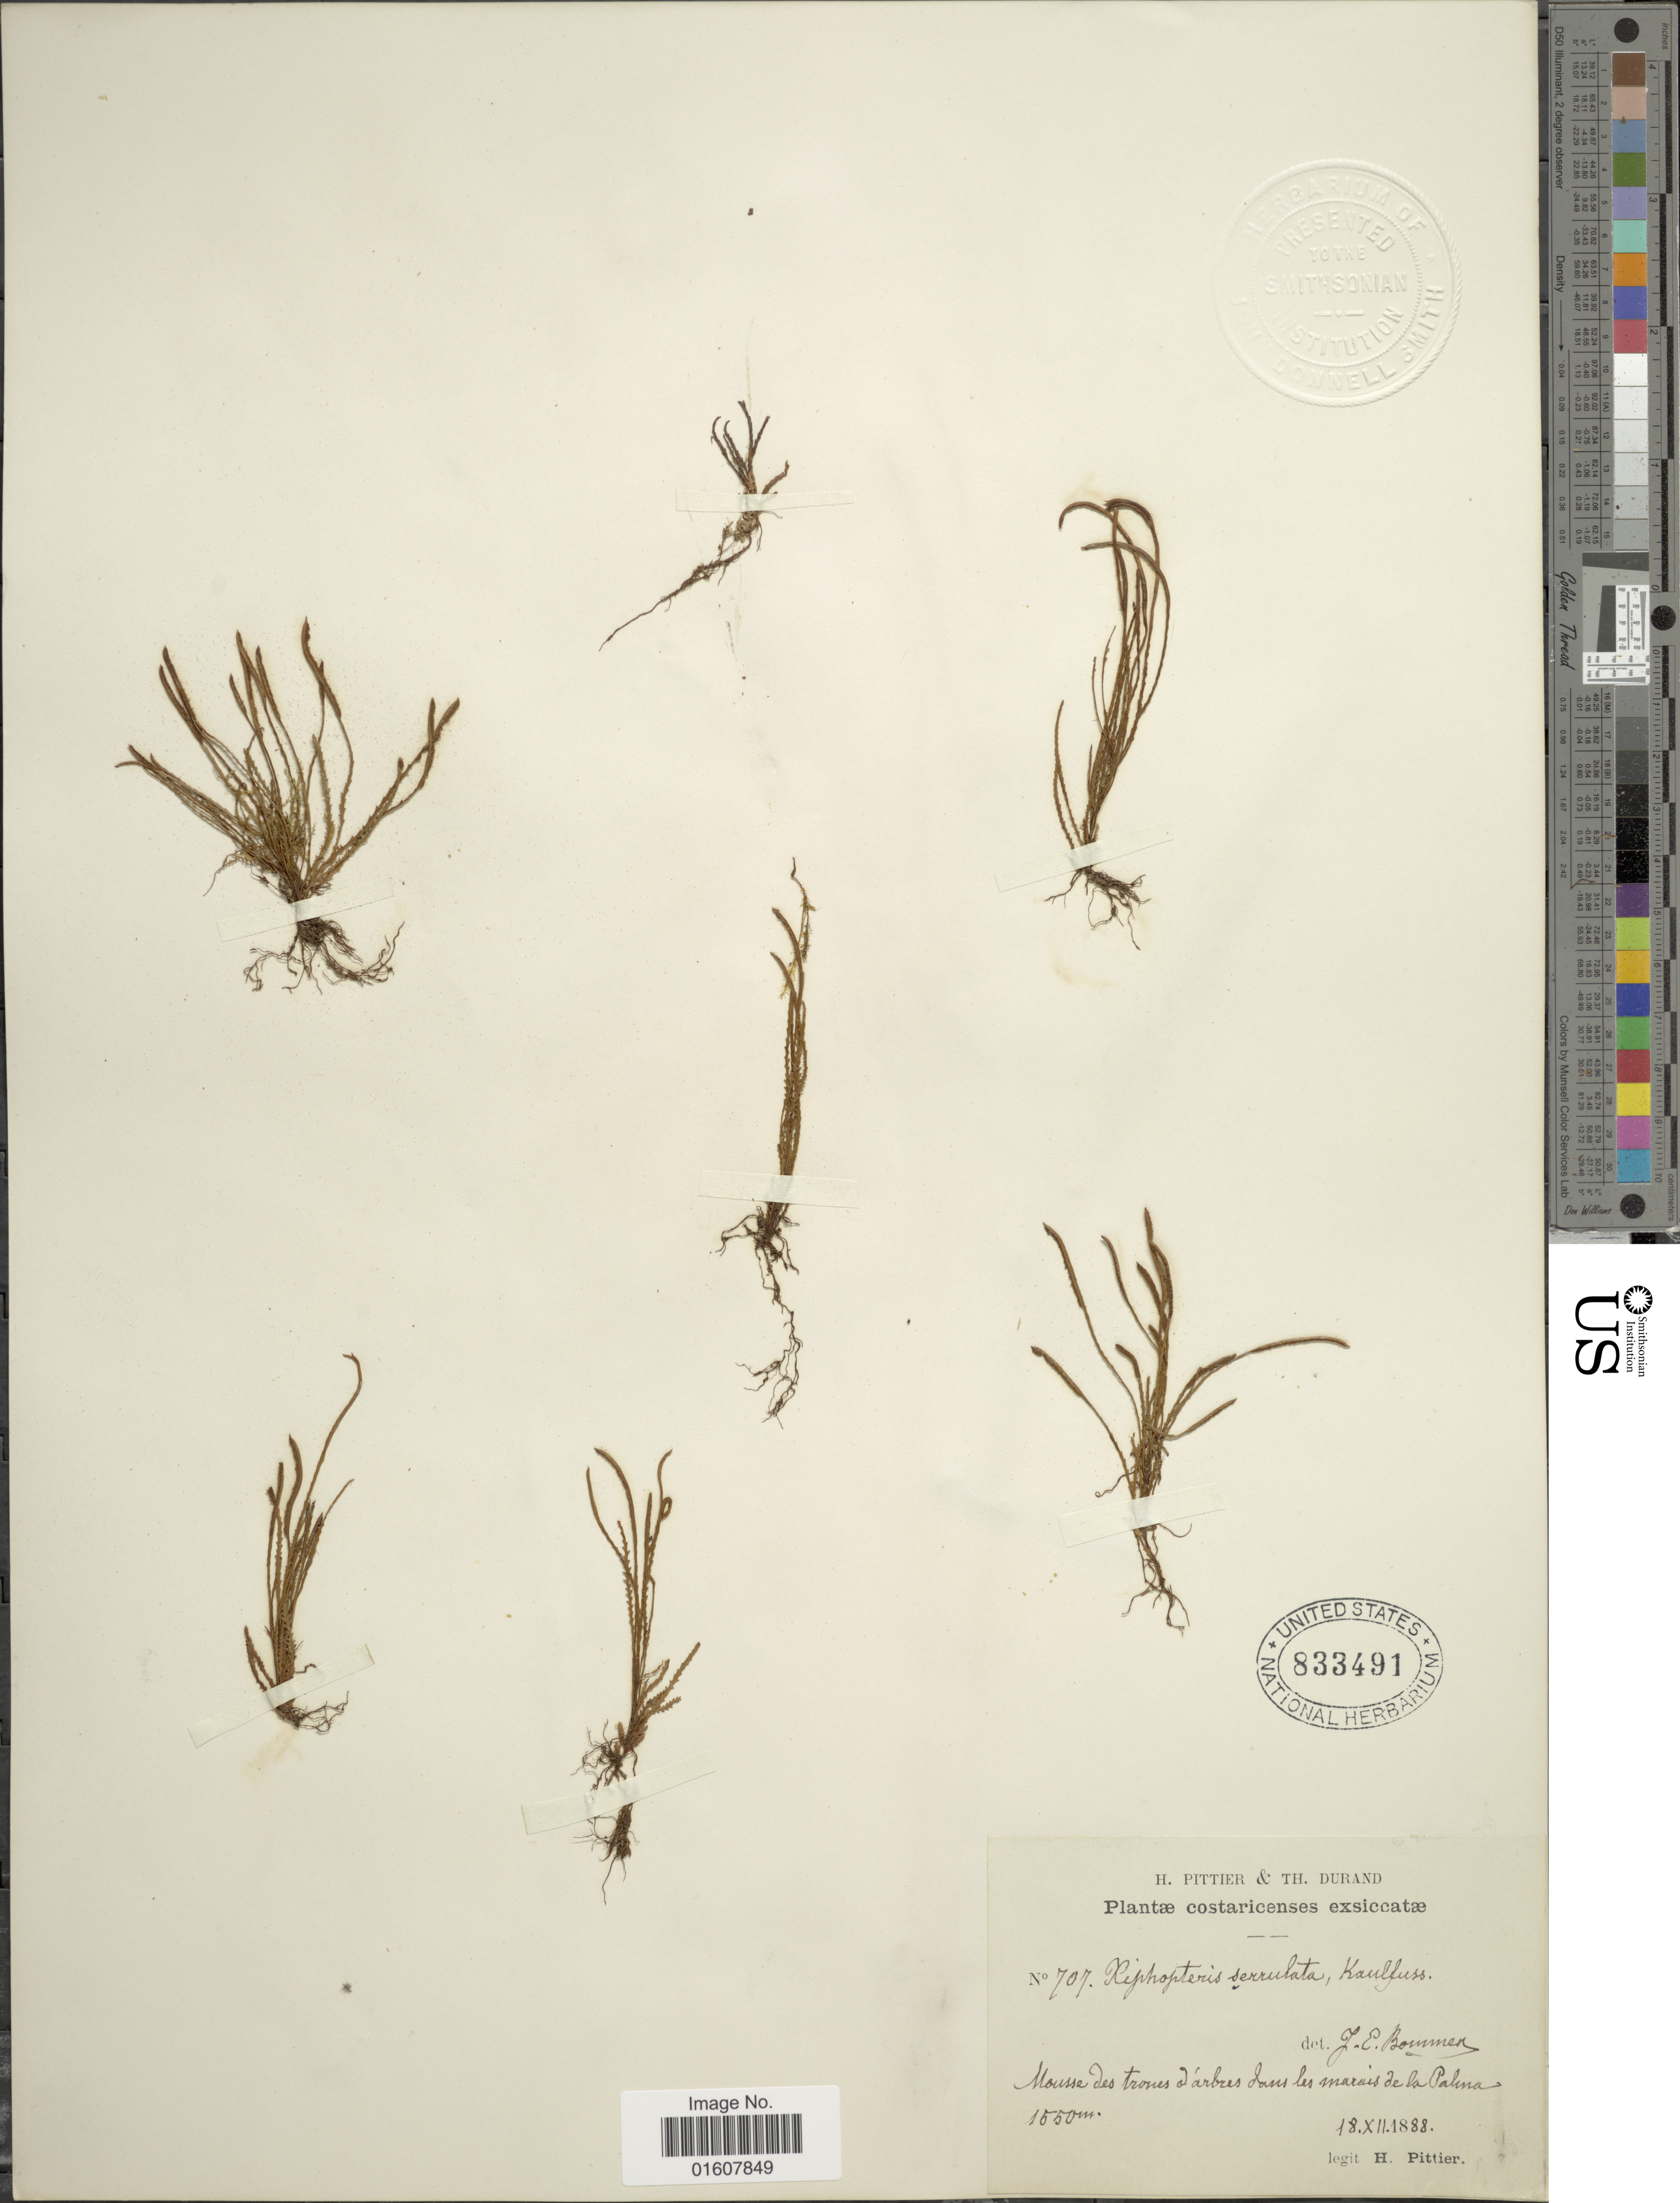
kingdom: Plantae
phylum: Tracheophyta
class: Polypodiopsida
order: Polypodiales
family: Polypodiaceae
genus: Cochlidium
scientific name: Cochlidium serrulatum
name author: (Sw.) L.E. Bishop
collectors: H. F. Pittier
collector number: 707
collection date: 1888-12-18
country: Costa Rica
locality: Mousse des trones d'arbres dans les marais de la Palma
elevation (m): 1550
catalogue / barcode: US 833491